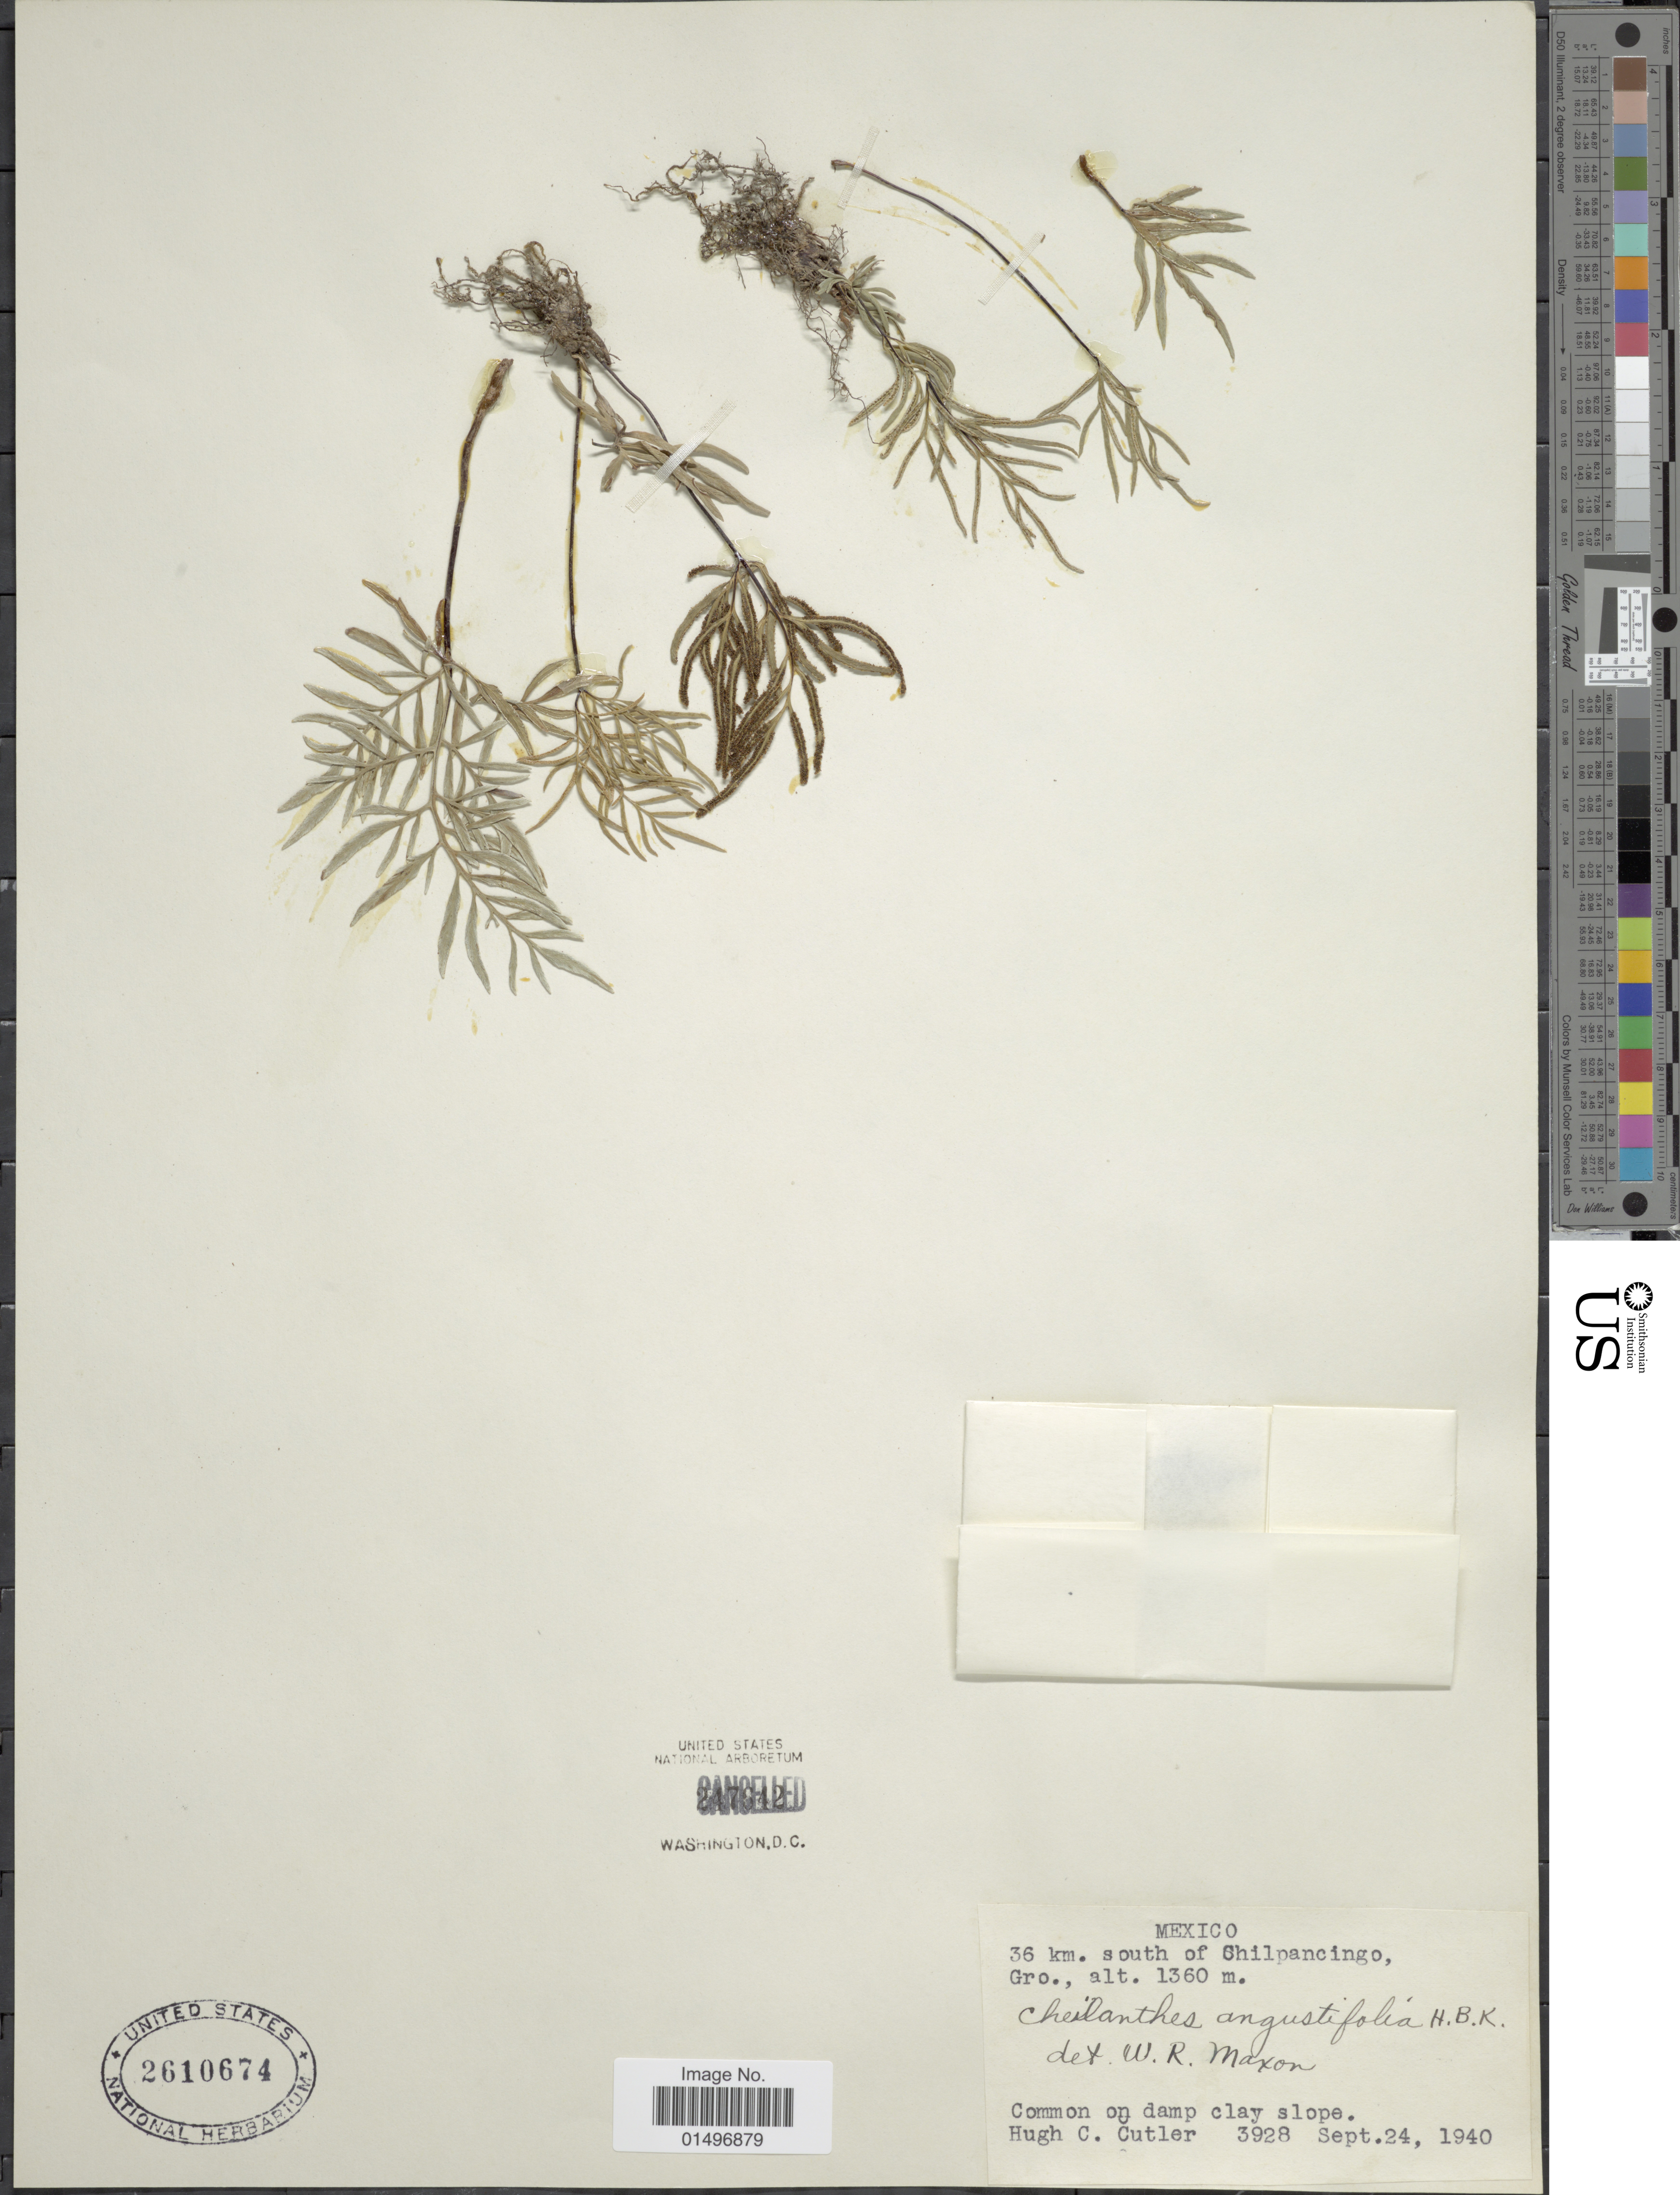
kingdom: Plantae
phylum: Tracheophyta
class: Polypodiopsida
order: Polypodiales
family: Pteridaceae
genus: Gaga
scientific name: Gaga angustifolia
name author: (Kunth) Fay W. Li & Windham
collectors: H. C. Cutler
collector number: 3928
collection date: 1940-09-24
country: Mexico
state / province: Guerrero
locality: Mexico, 36 km. south of Chilpancingo, Gro.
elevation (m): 1360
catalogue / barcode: US 2610674